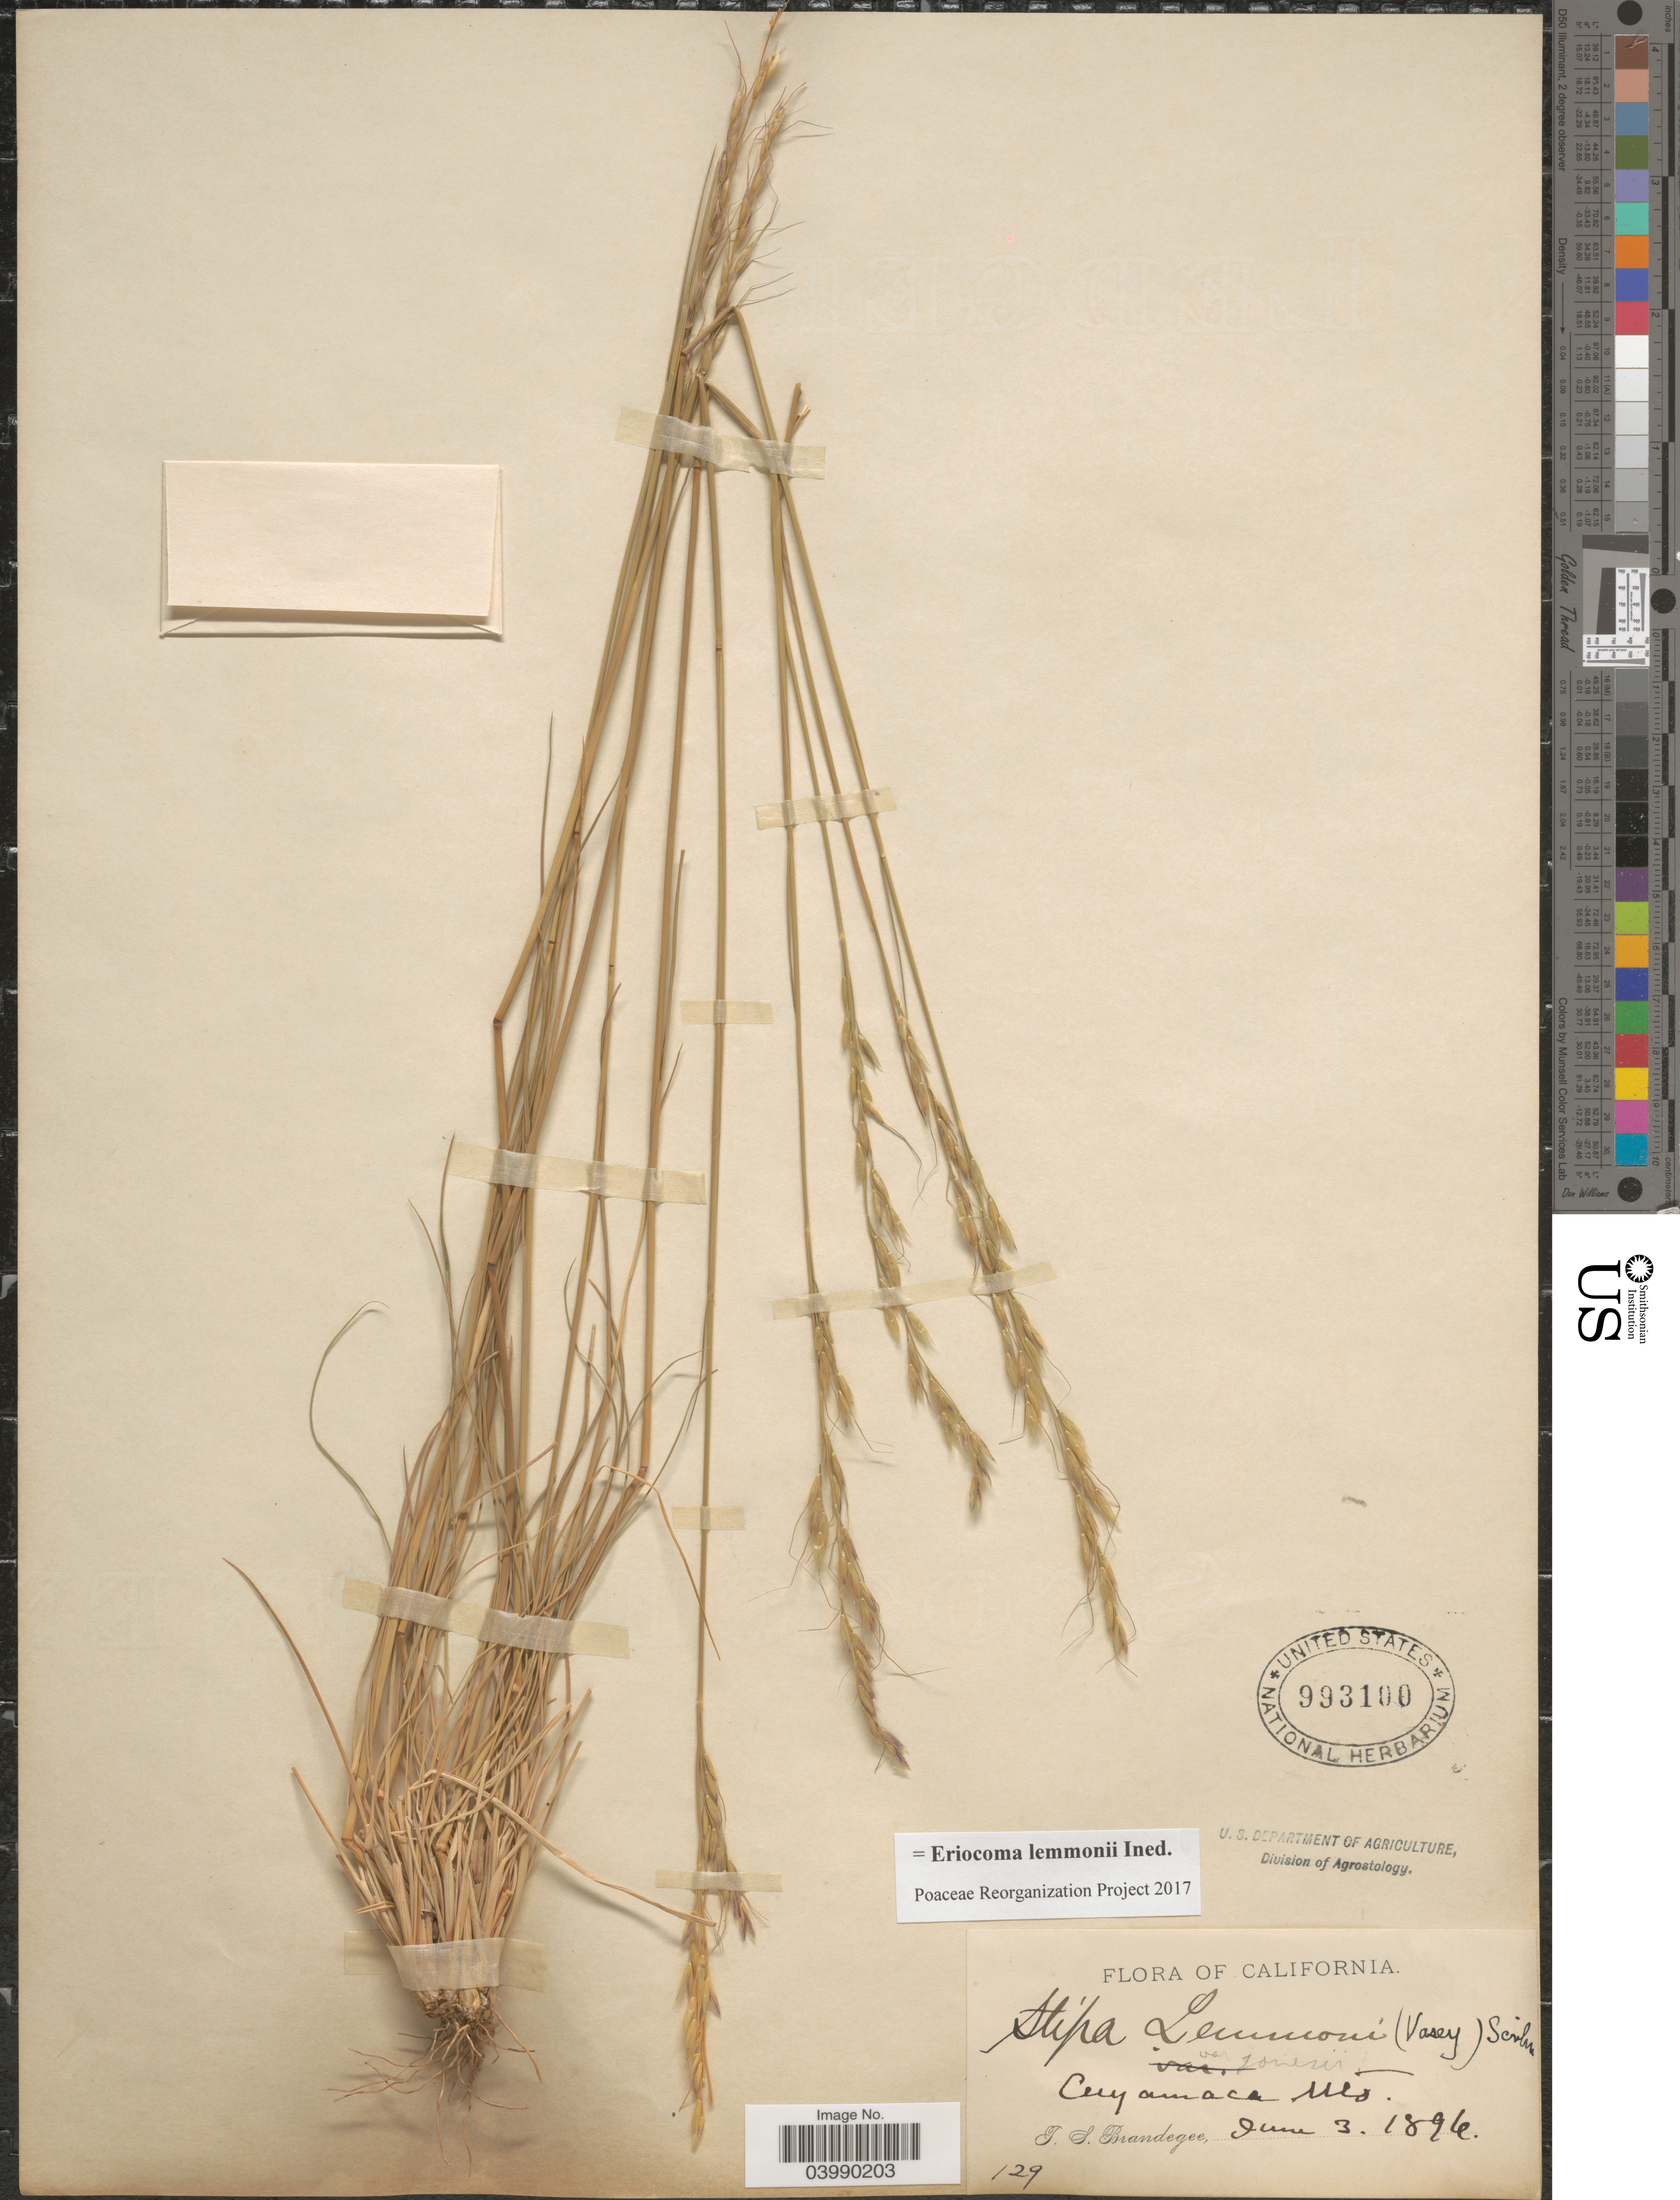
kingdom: Plantae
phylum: Tracheophyta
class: Liliopsida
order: Poales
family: Poaceae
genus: Eriocoma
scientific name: Eriocoma lemmonii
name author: (Vasey) Romasch.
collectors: T. S. Brandegee (herbarium)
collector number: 129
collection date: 1896-06-03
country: United States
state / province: California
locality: Cuyamaca Mts.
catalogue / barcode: US 993100